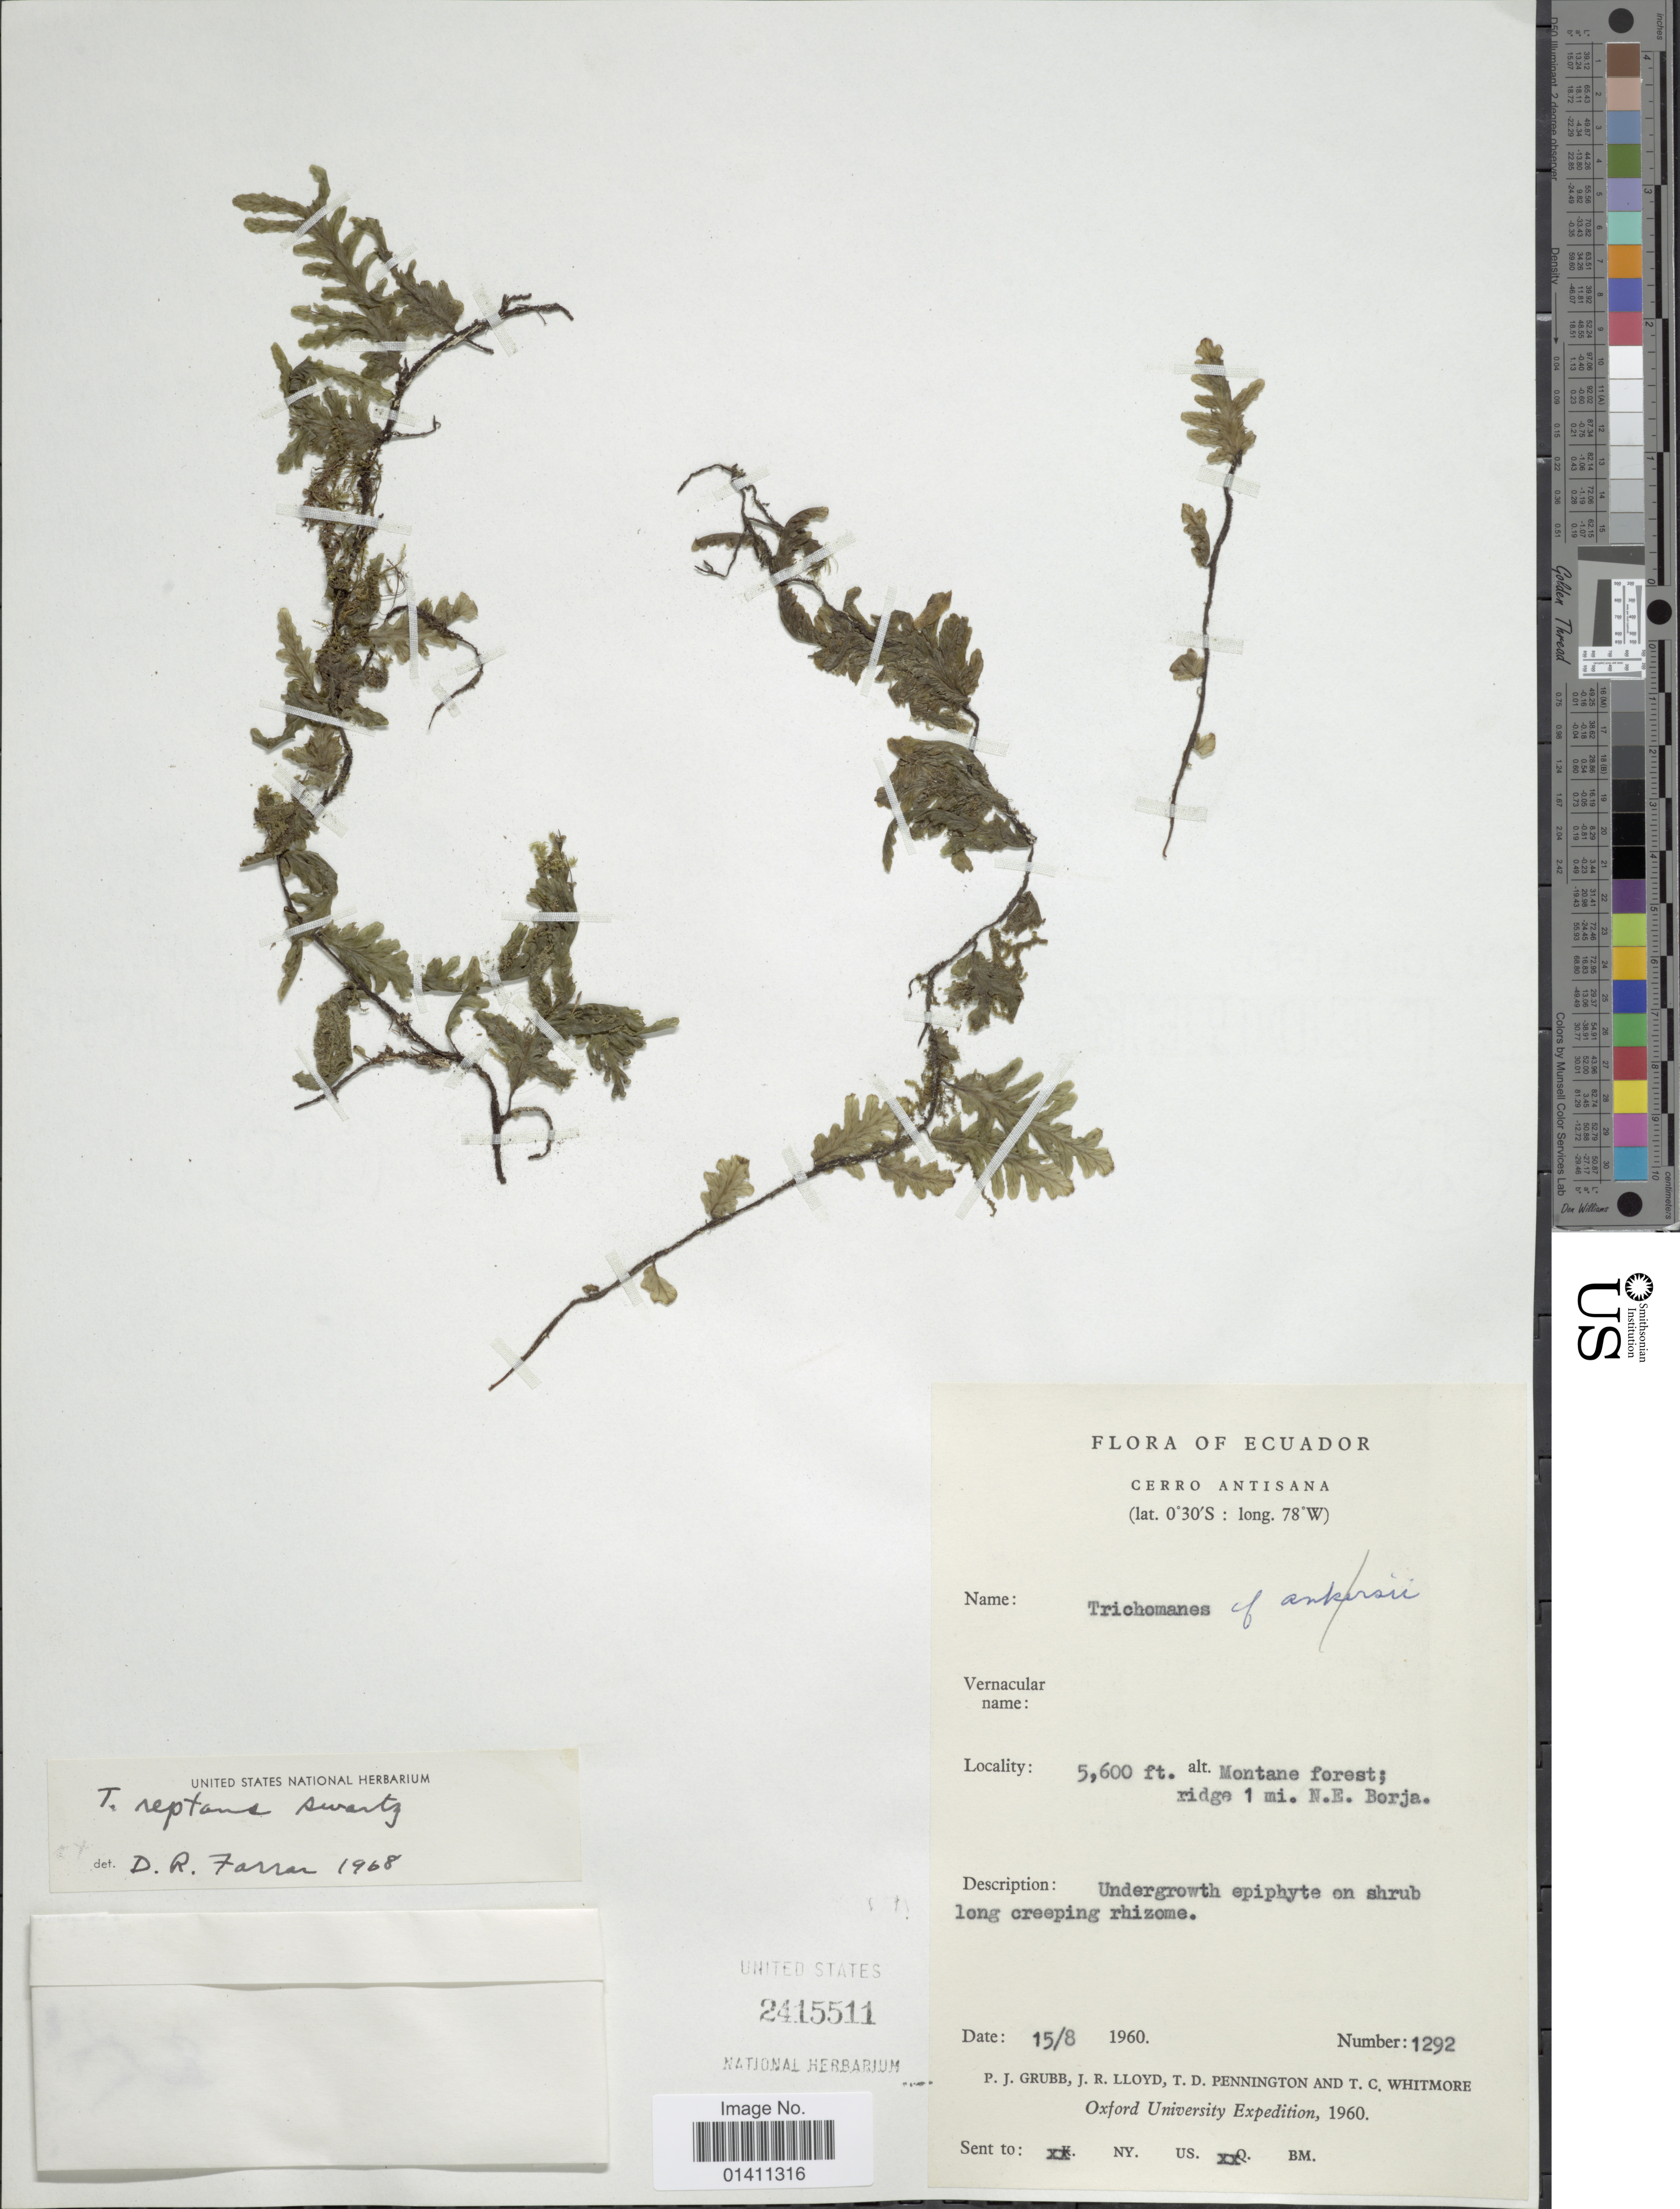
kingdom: Plantae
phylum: Tracheophyta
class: Polypodiopsida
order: Hymenophyllales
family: Hymenophyllaceae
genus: Didymoglossum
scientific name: Didymoglossum reptans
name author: (Sw.) C. Presl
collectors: P. J. Grubb, J. R. Lloyd, T. D. Pennington & T. C. Whitmore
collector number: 1292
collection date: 1960-08-15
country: Ecuador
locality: Cerro Antisana. Ridge 1 mi. N.E. Borja.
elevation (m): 1707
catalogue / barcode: US 2415511